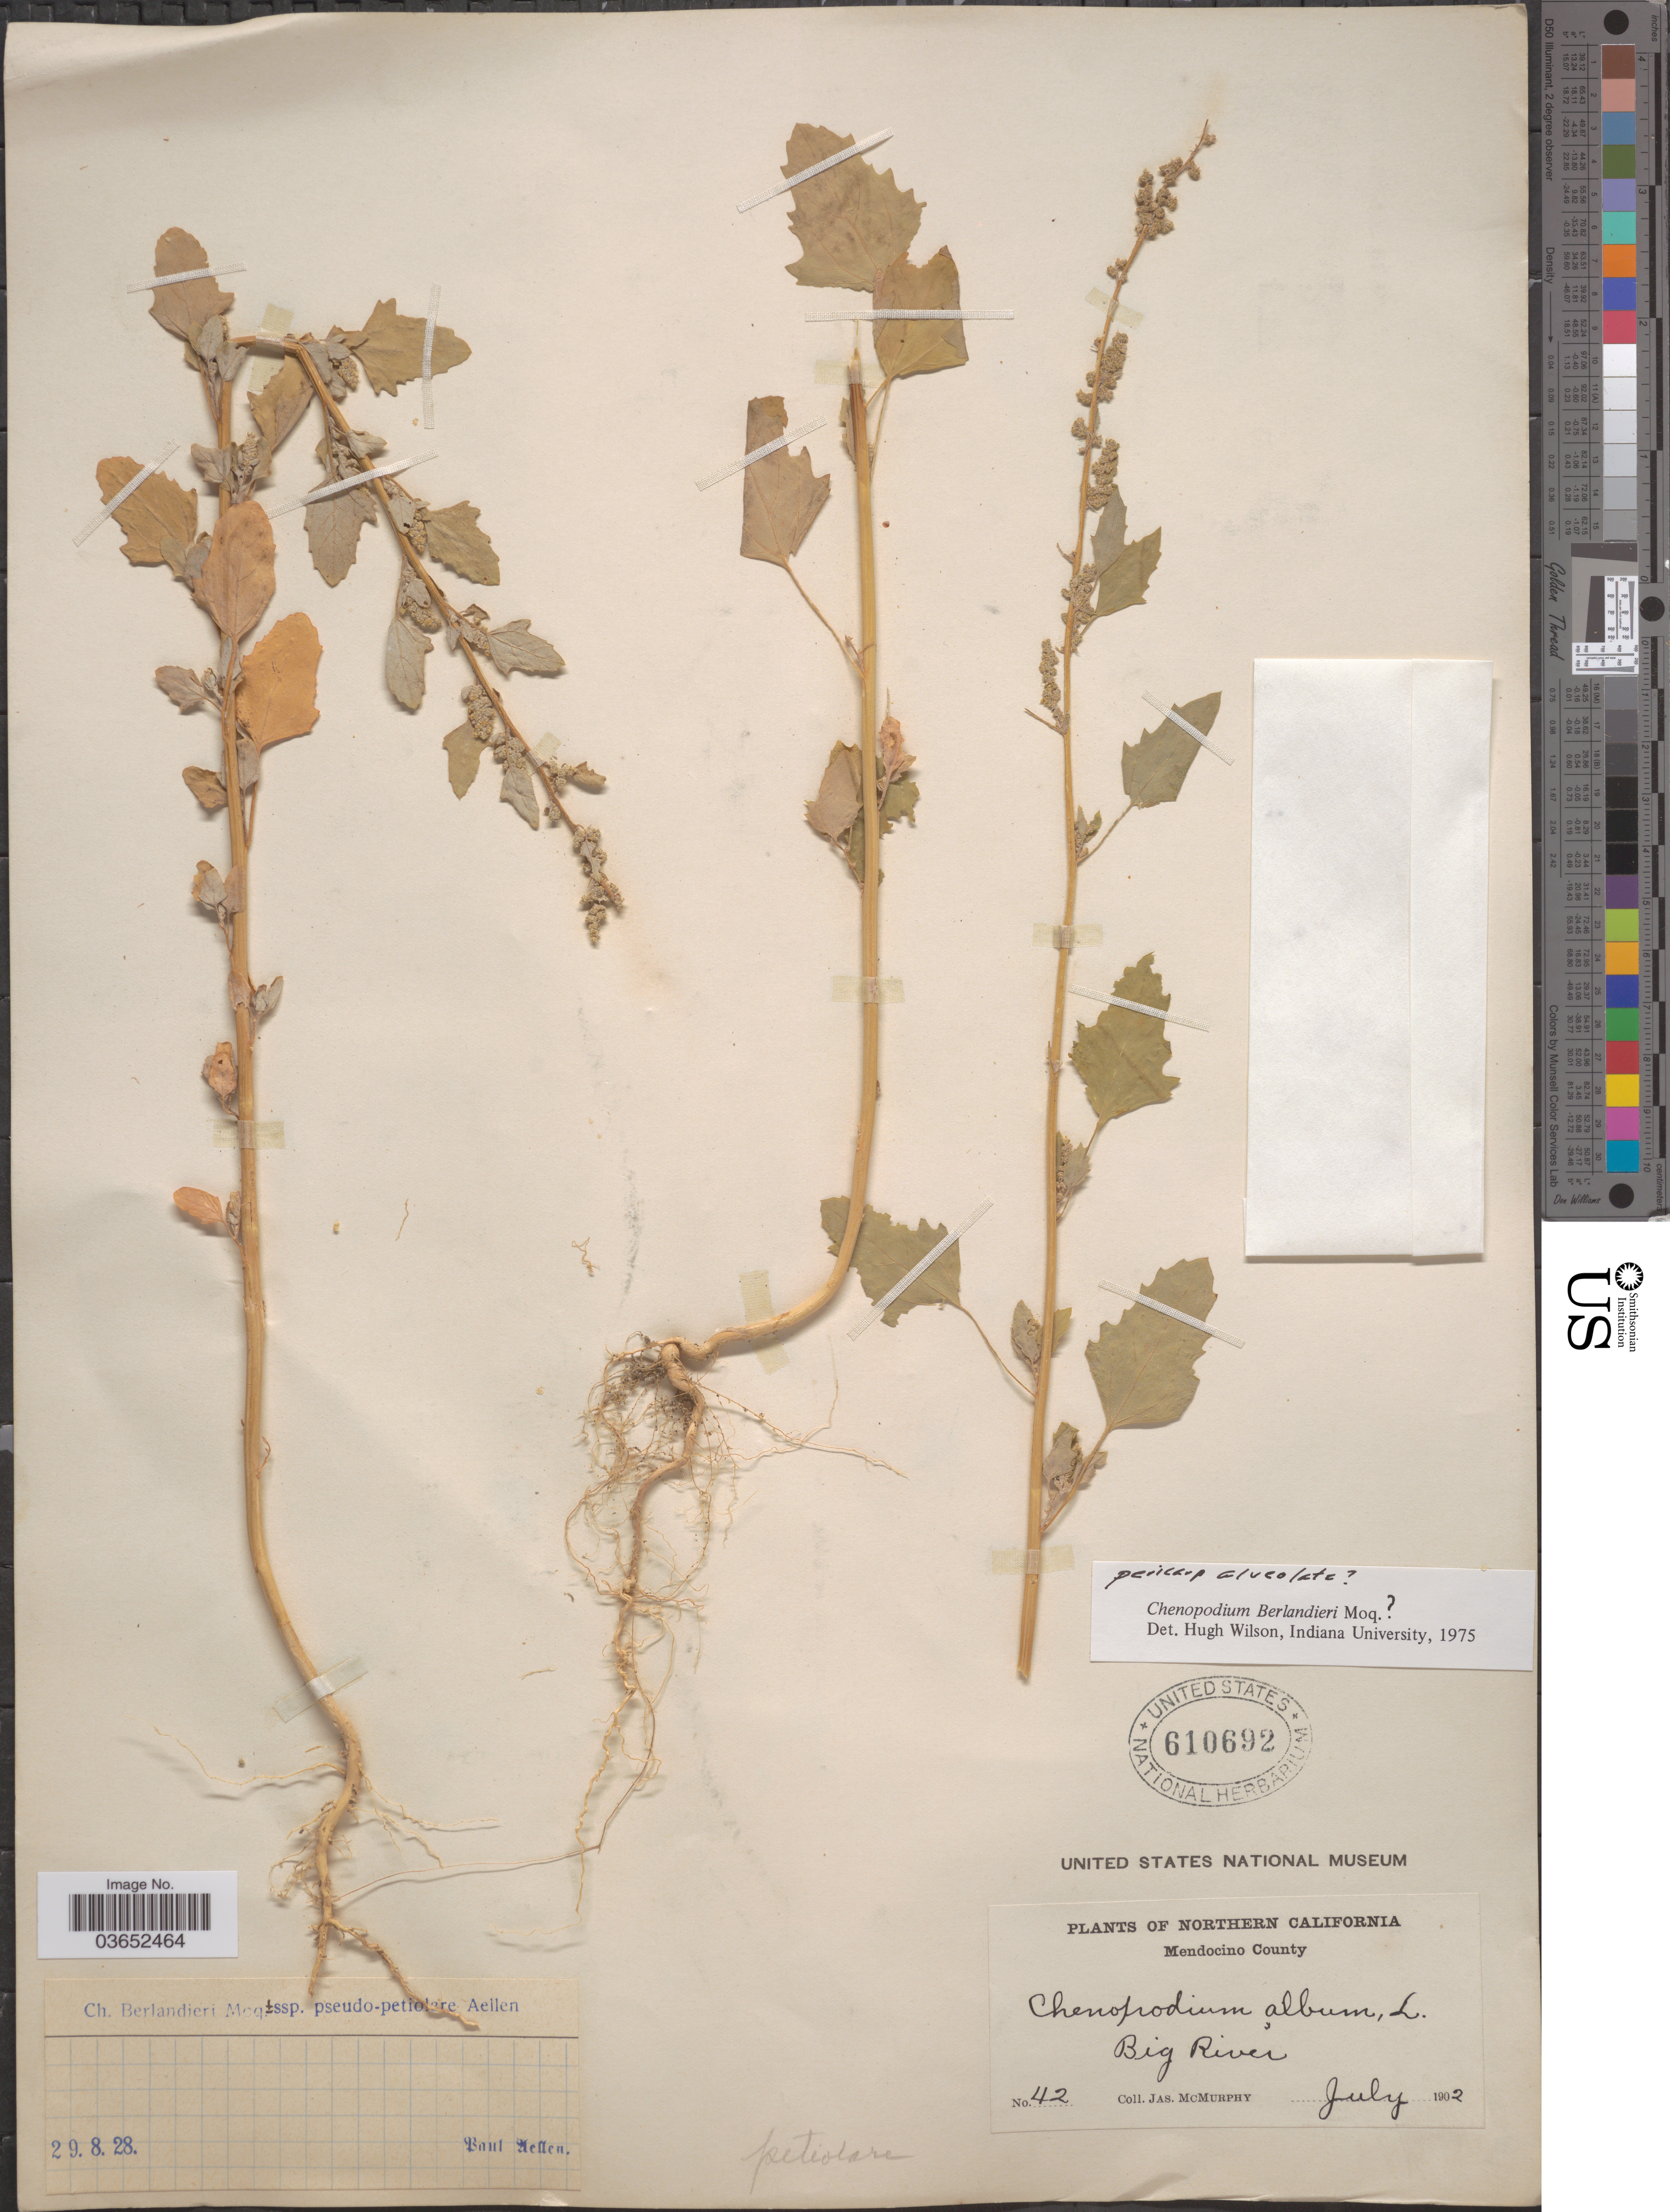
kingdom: Plantae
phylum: Tracheophyta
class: Magnoliopsida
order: Caryophyllales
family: Amaranthaceae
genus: Chenopodium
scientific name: Chenopodium berlandieri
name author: Moq.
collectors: J. McMurphy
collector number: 42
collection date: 1902-07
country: United States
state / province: California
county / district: Mendocino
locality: Northern California. Mendocino County. Big River.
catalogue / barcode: US 610692